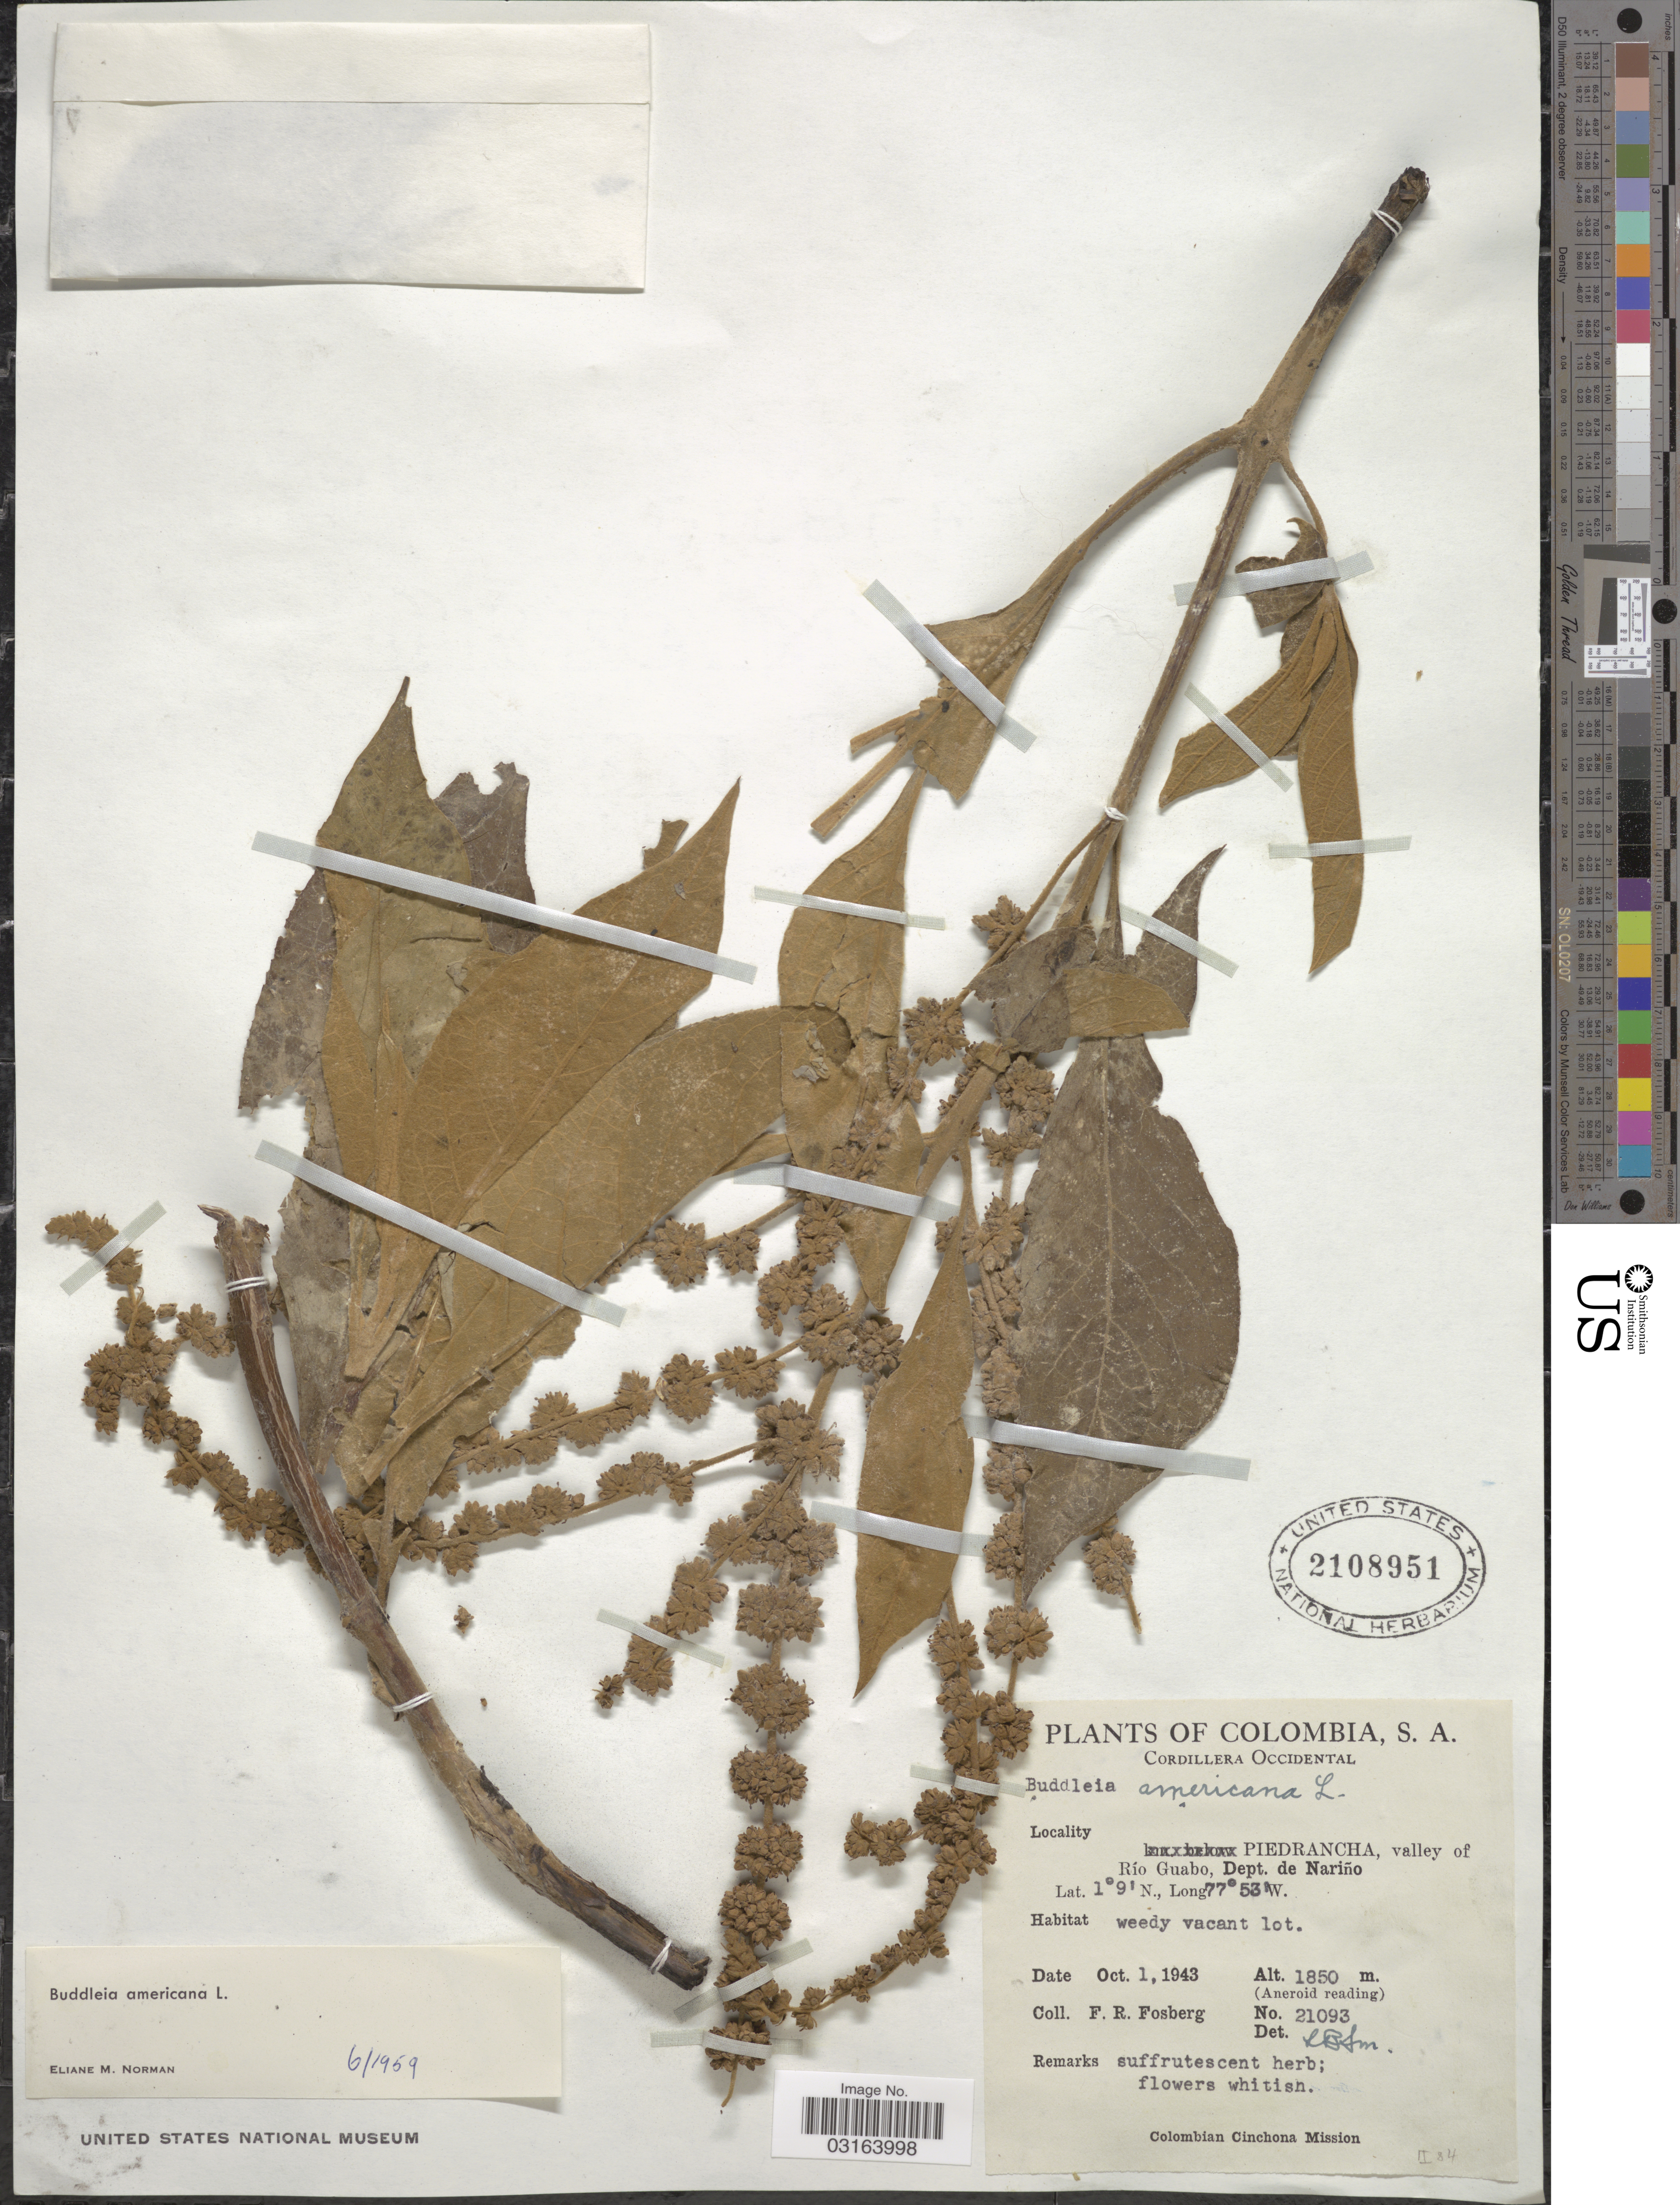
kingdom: Plantae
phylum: Tracheophyta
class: Magnoliopsida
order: Lamiales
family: Scrophulariaceae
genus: Buddleja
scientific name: Buddleja americana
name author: L.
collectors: F. R. Fosberg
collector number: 21093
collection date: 1943-10-01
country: Colombia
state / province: Nariño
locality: Cordillera Occidental. Piedrancha, valley of Río Guabo, Dept. de Nariño.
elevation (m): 1850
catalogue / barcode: US 2108951